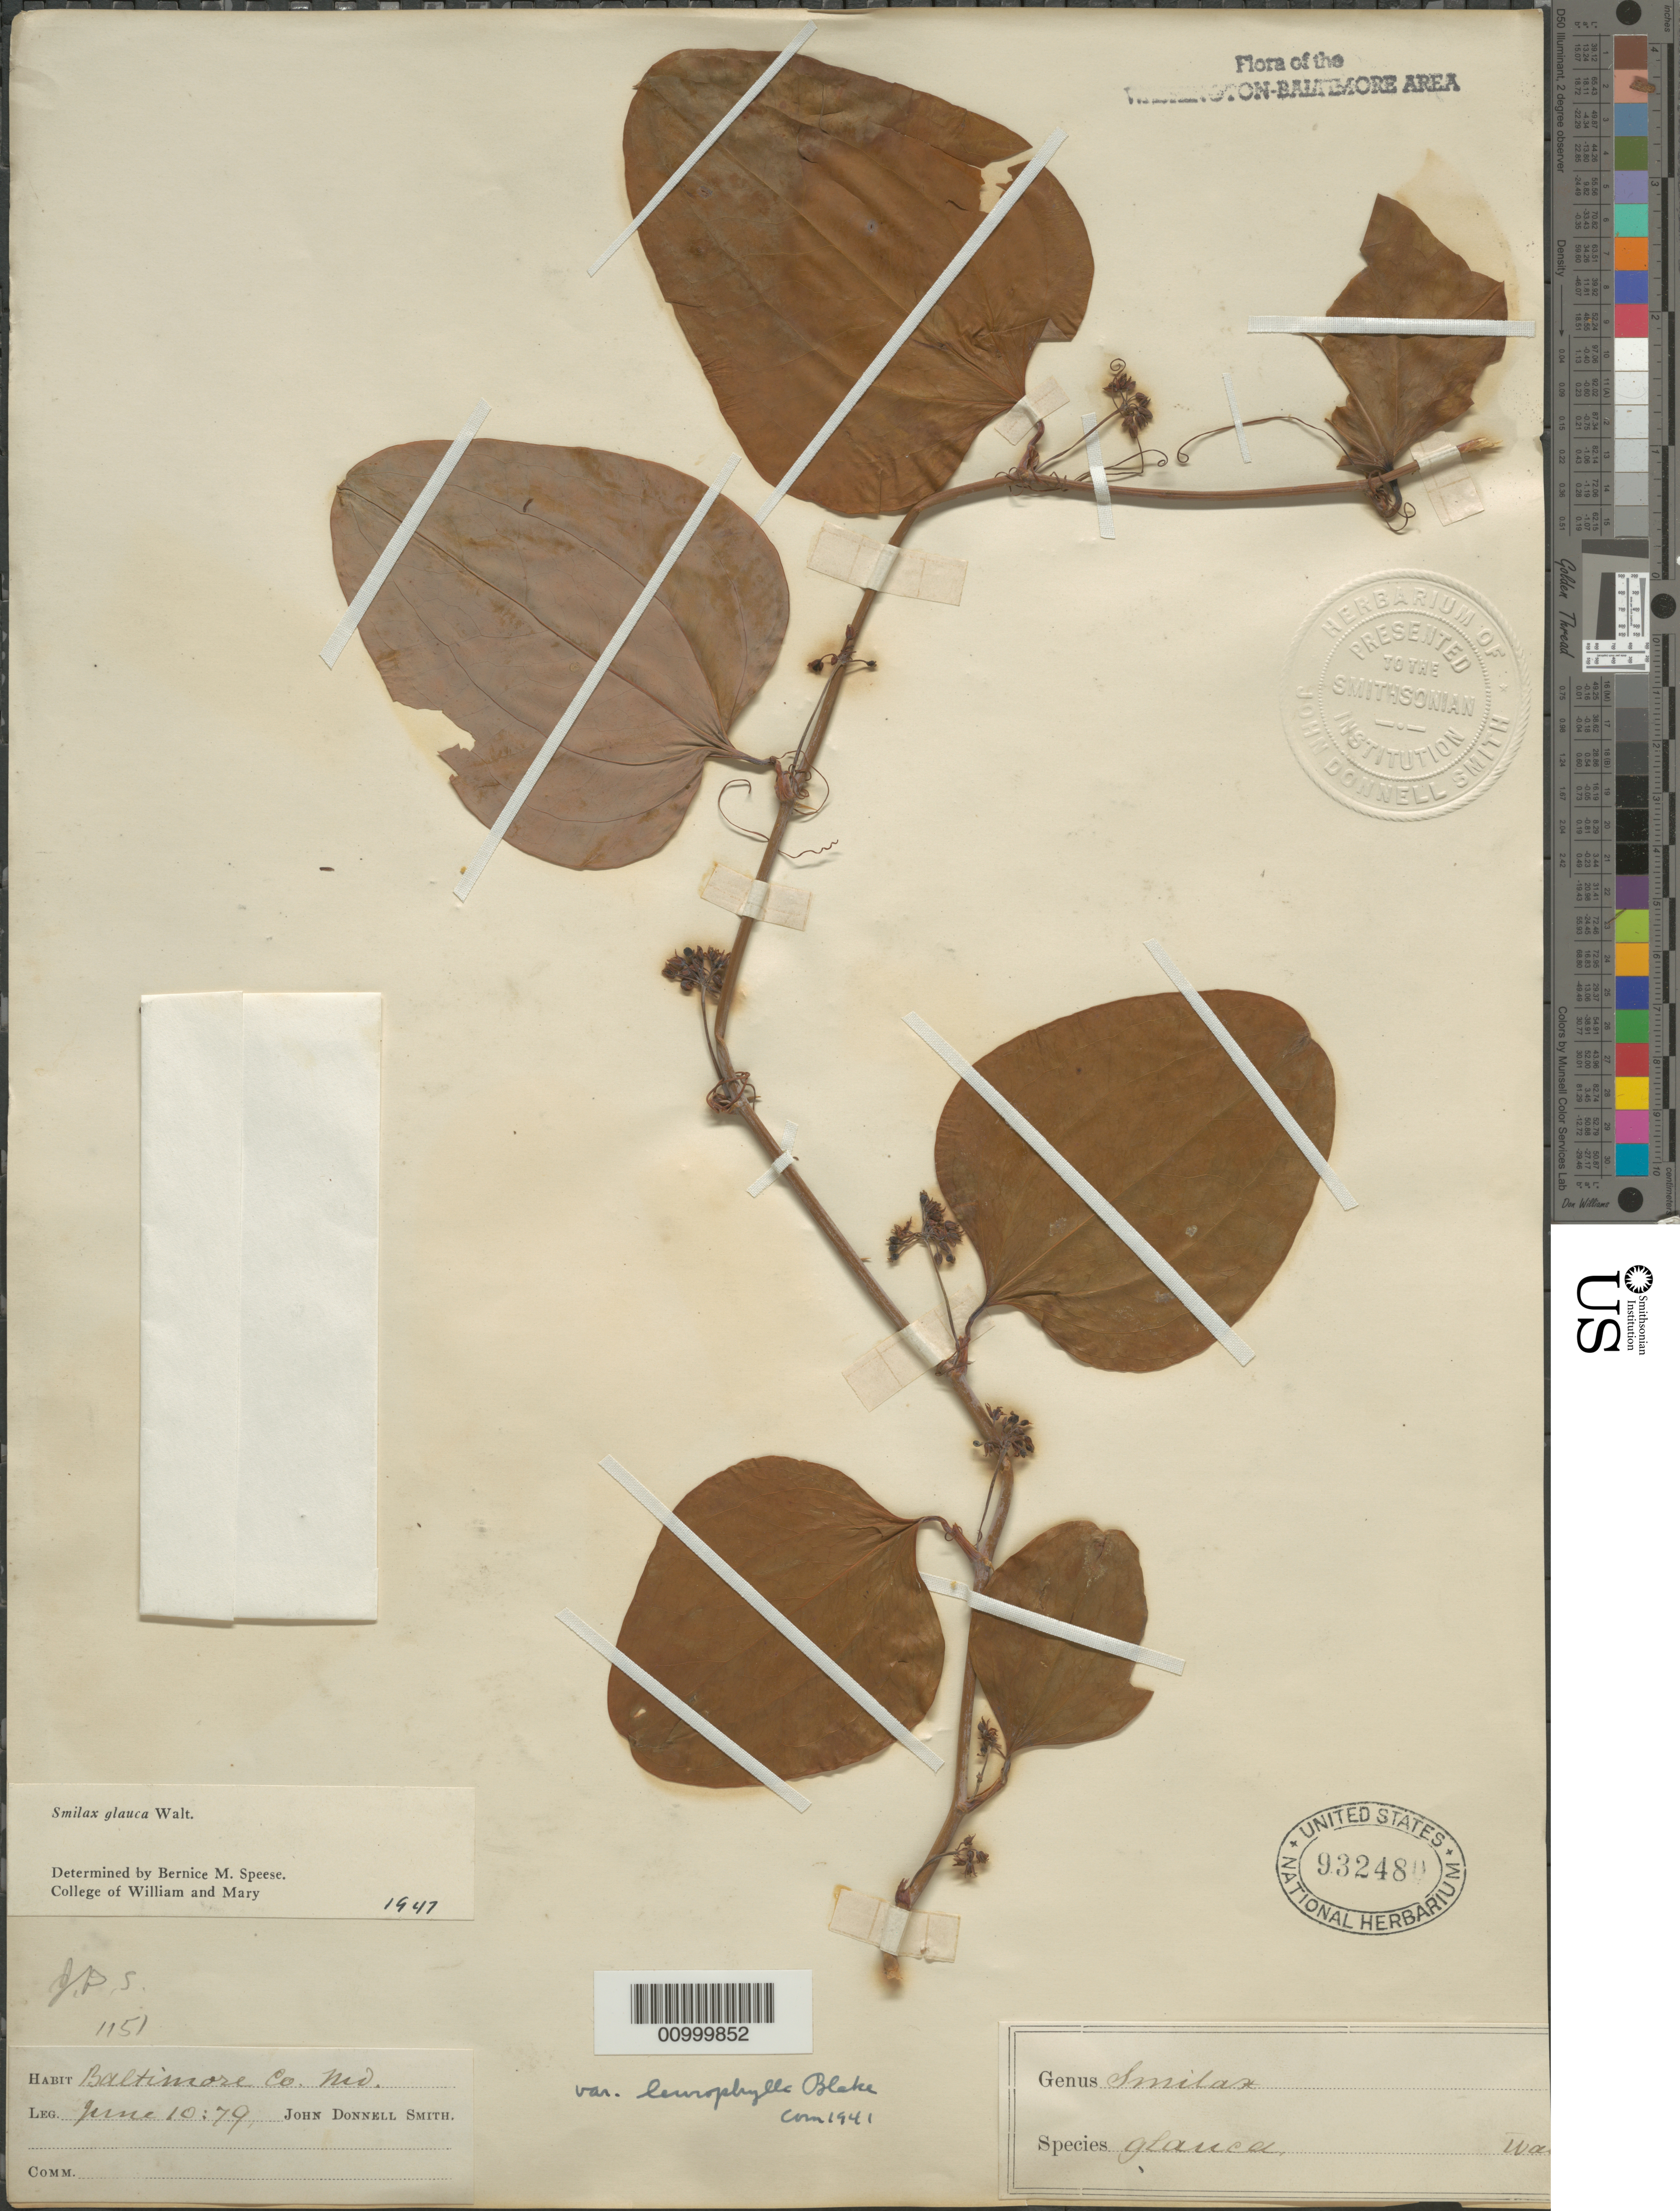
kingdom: Plantae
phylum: Tracheophyta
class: Liliopsida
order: Liliales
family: Smilacaceae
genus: Smilax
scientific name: Smilax glauca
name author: Walter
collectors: J. Donnell Smith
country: United States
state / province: Maryland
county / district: Baltimore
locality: Baltimore County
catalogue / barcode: US 932480